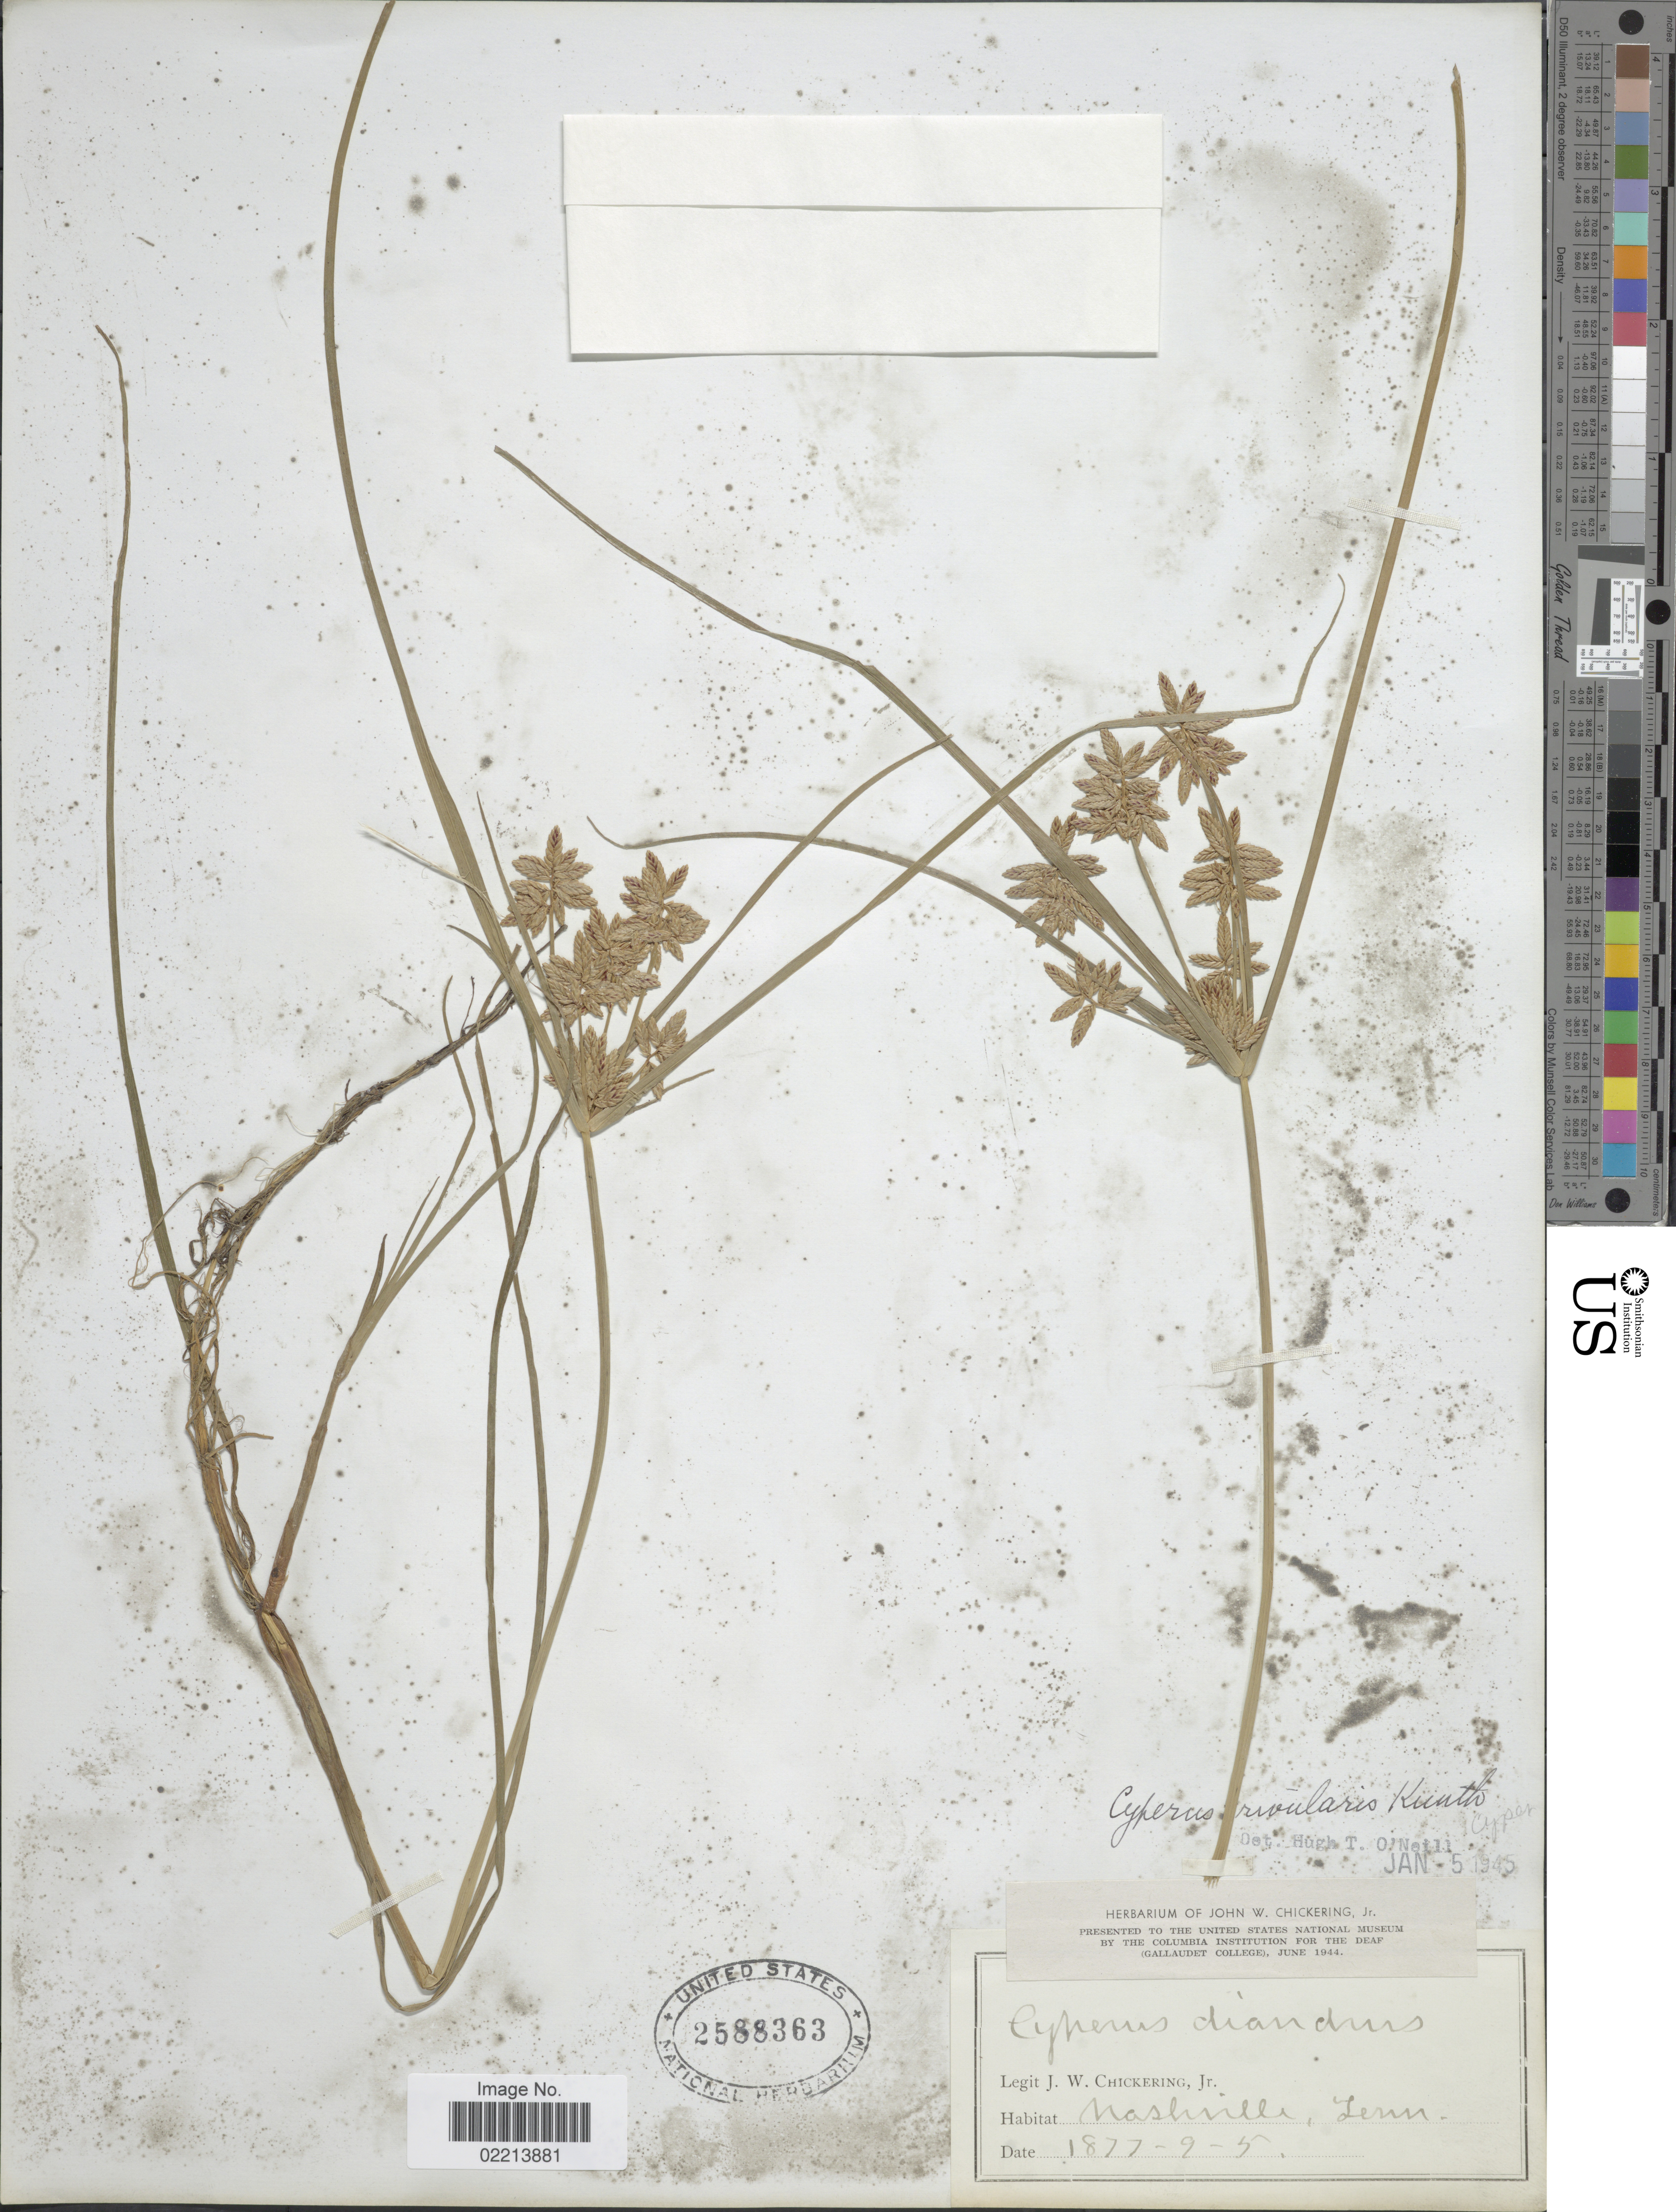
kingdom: Plantae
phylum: Tracheophyta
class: Liliopsida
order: Poales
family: Cyperaceae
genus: Cyperus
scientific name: Cyperus bipartitus Torr.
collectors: J. W. Chickering Jr.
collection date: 1877-09-05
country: United States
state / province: Tennessee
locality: Nashville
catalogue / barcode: US 2588363